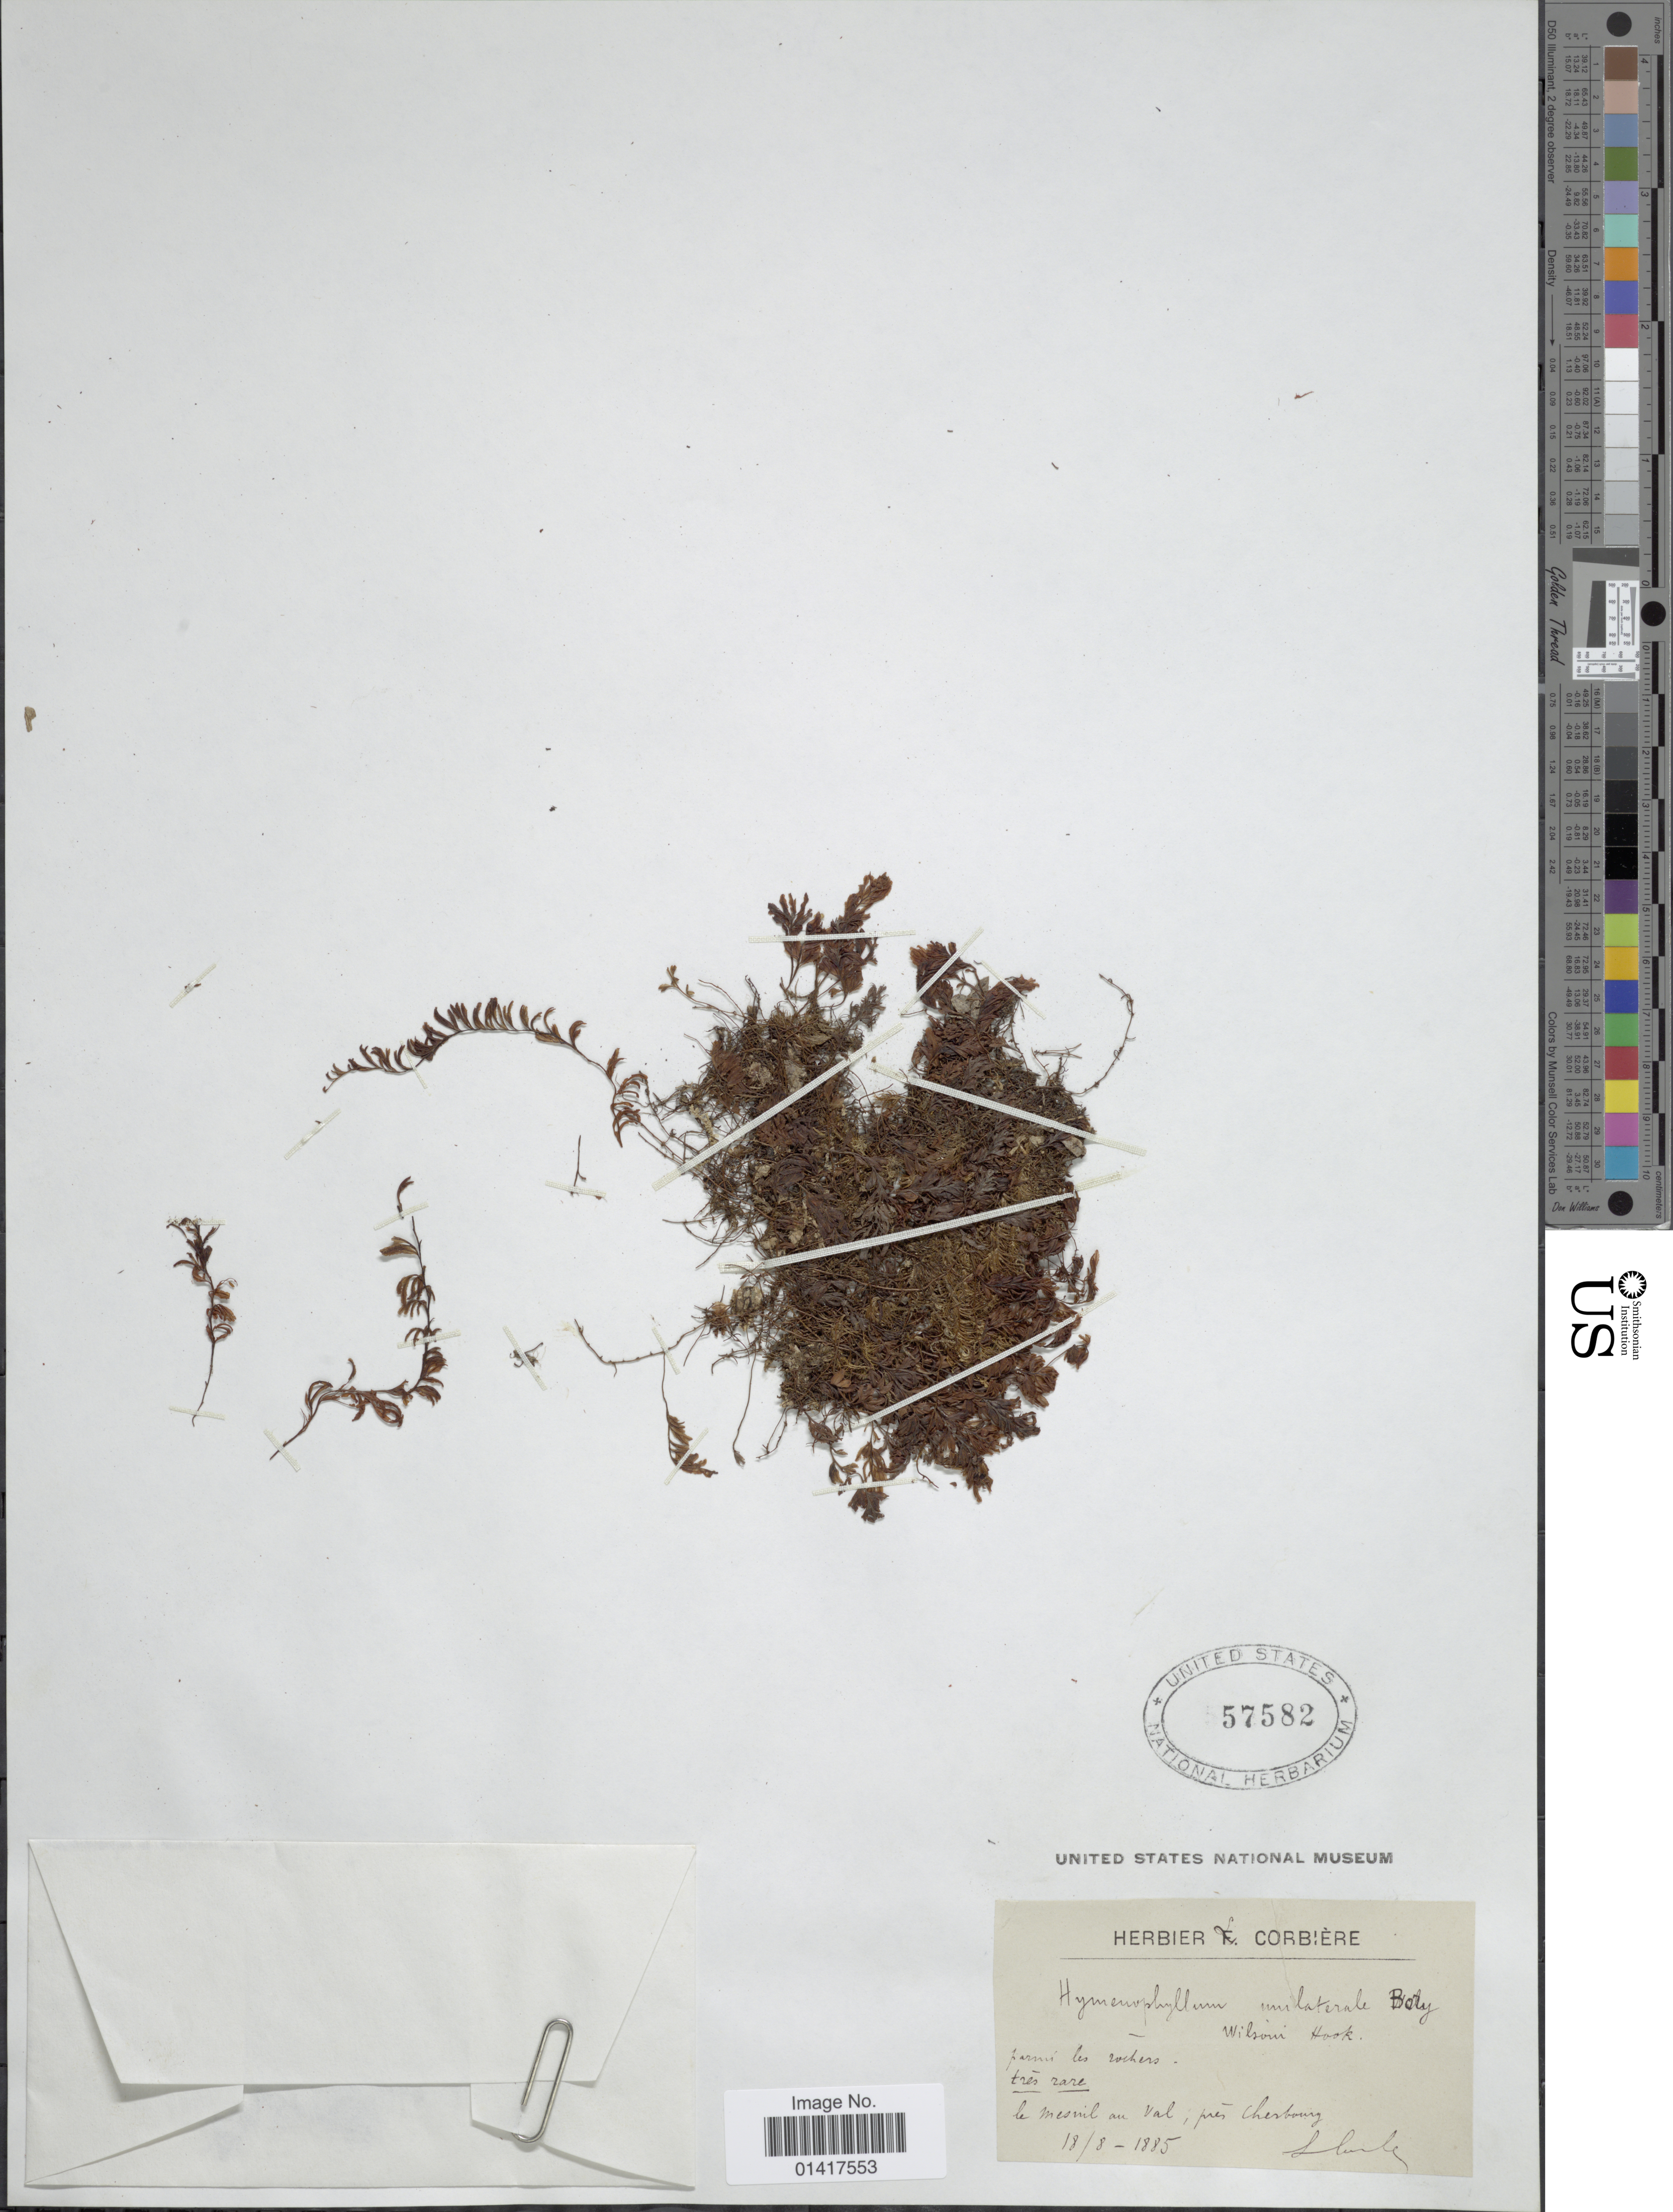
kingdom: Plantae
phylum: Tracheophyta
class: Polypodiopsida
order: Hymenophyllales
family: Hymenophyllaceae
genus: Hymenophyllum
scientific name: Hymenophyllum peltatum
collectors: L. Corbière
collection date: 1885-08-18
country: France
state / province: Normandie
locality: Le Mesnil am val, près Cherbourg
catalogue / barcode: US 57582